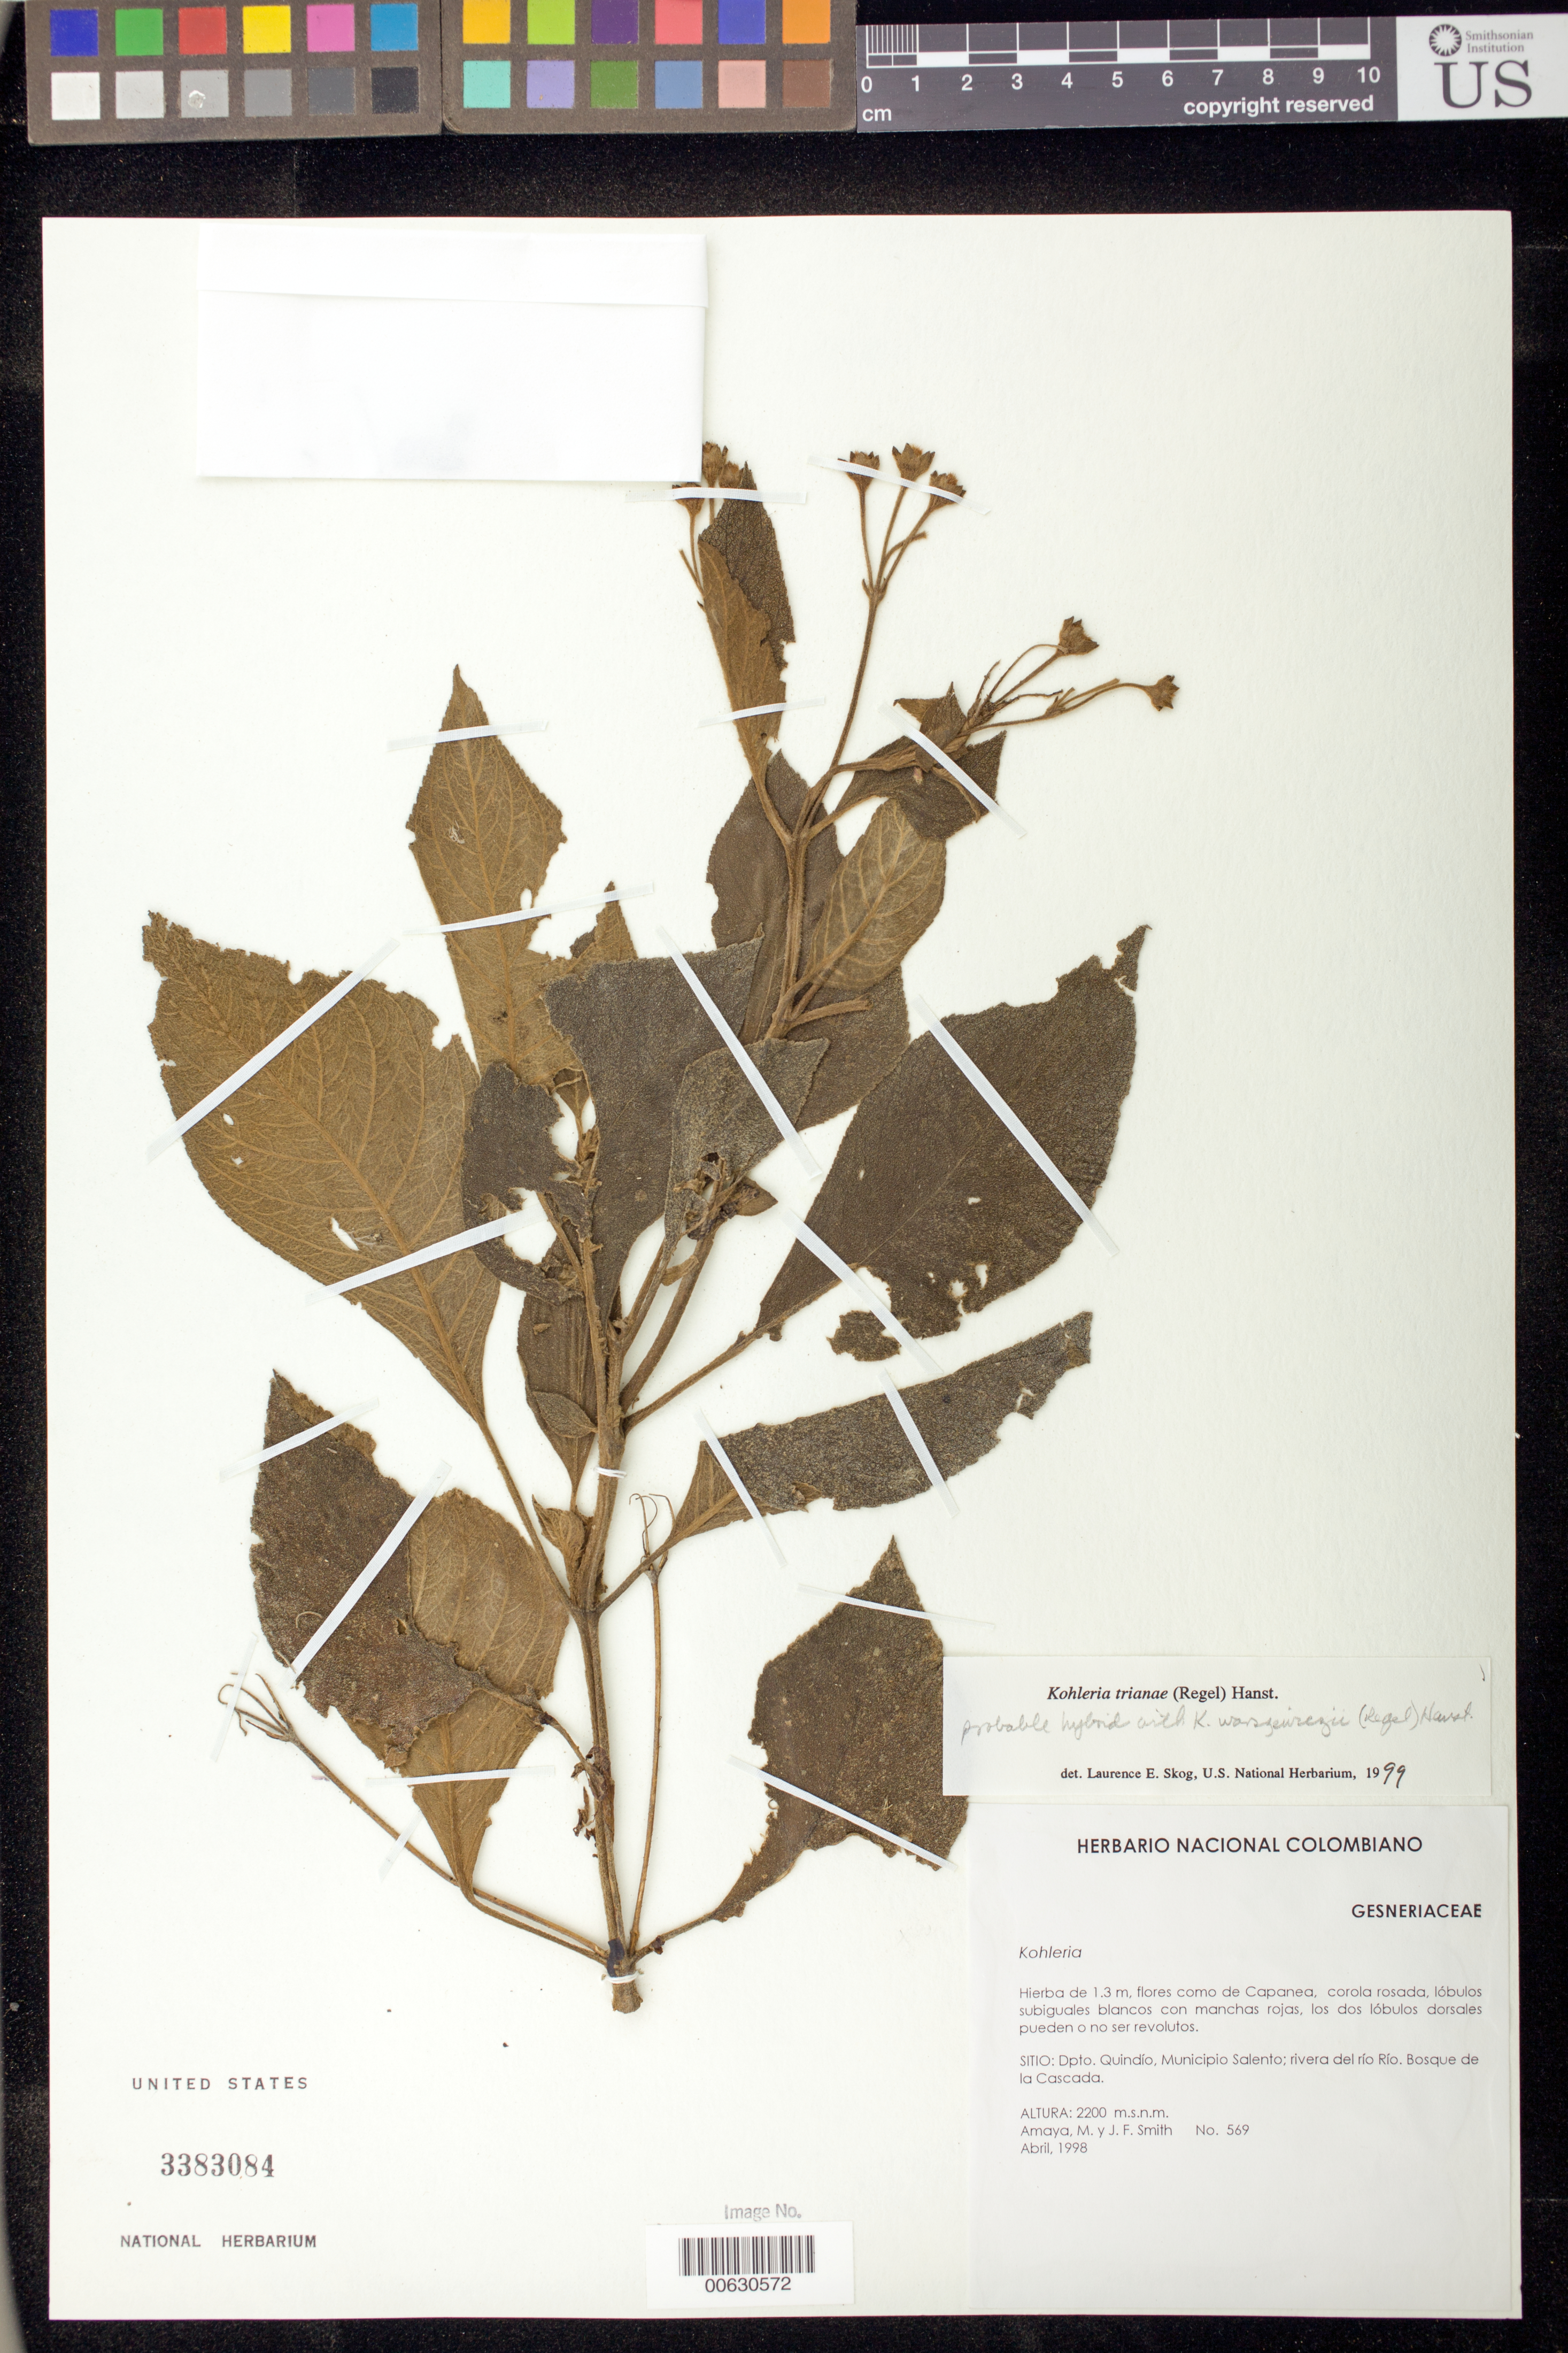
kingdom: Plantae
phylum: Tracheophyta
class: Magnoliopsida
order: Lamiales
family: Gesneriaceae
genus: Kohleria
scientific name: Kohleria hybrid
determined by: Skog, Laurence E.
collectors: M. Amaya & J. F. Smith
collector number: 569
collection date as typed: Apr 1998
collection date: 1998-04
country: Colombia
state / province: Quindío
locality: Mpio. Salento; rivera del rí Río. Bosque de la Cascada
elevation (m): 2200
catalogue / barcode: US 3383084